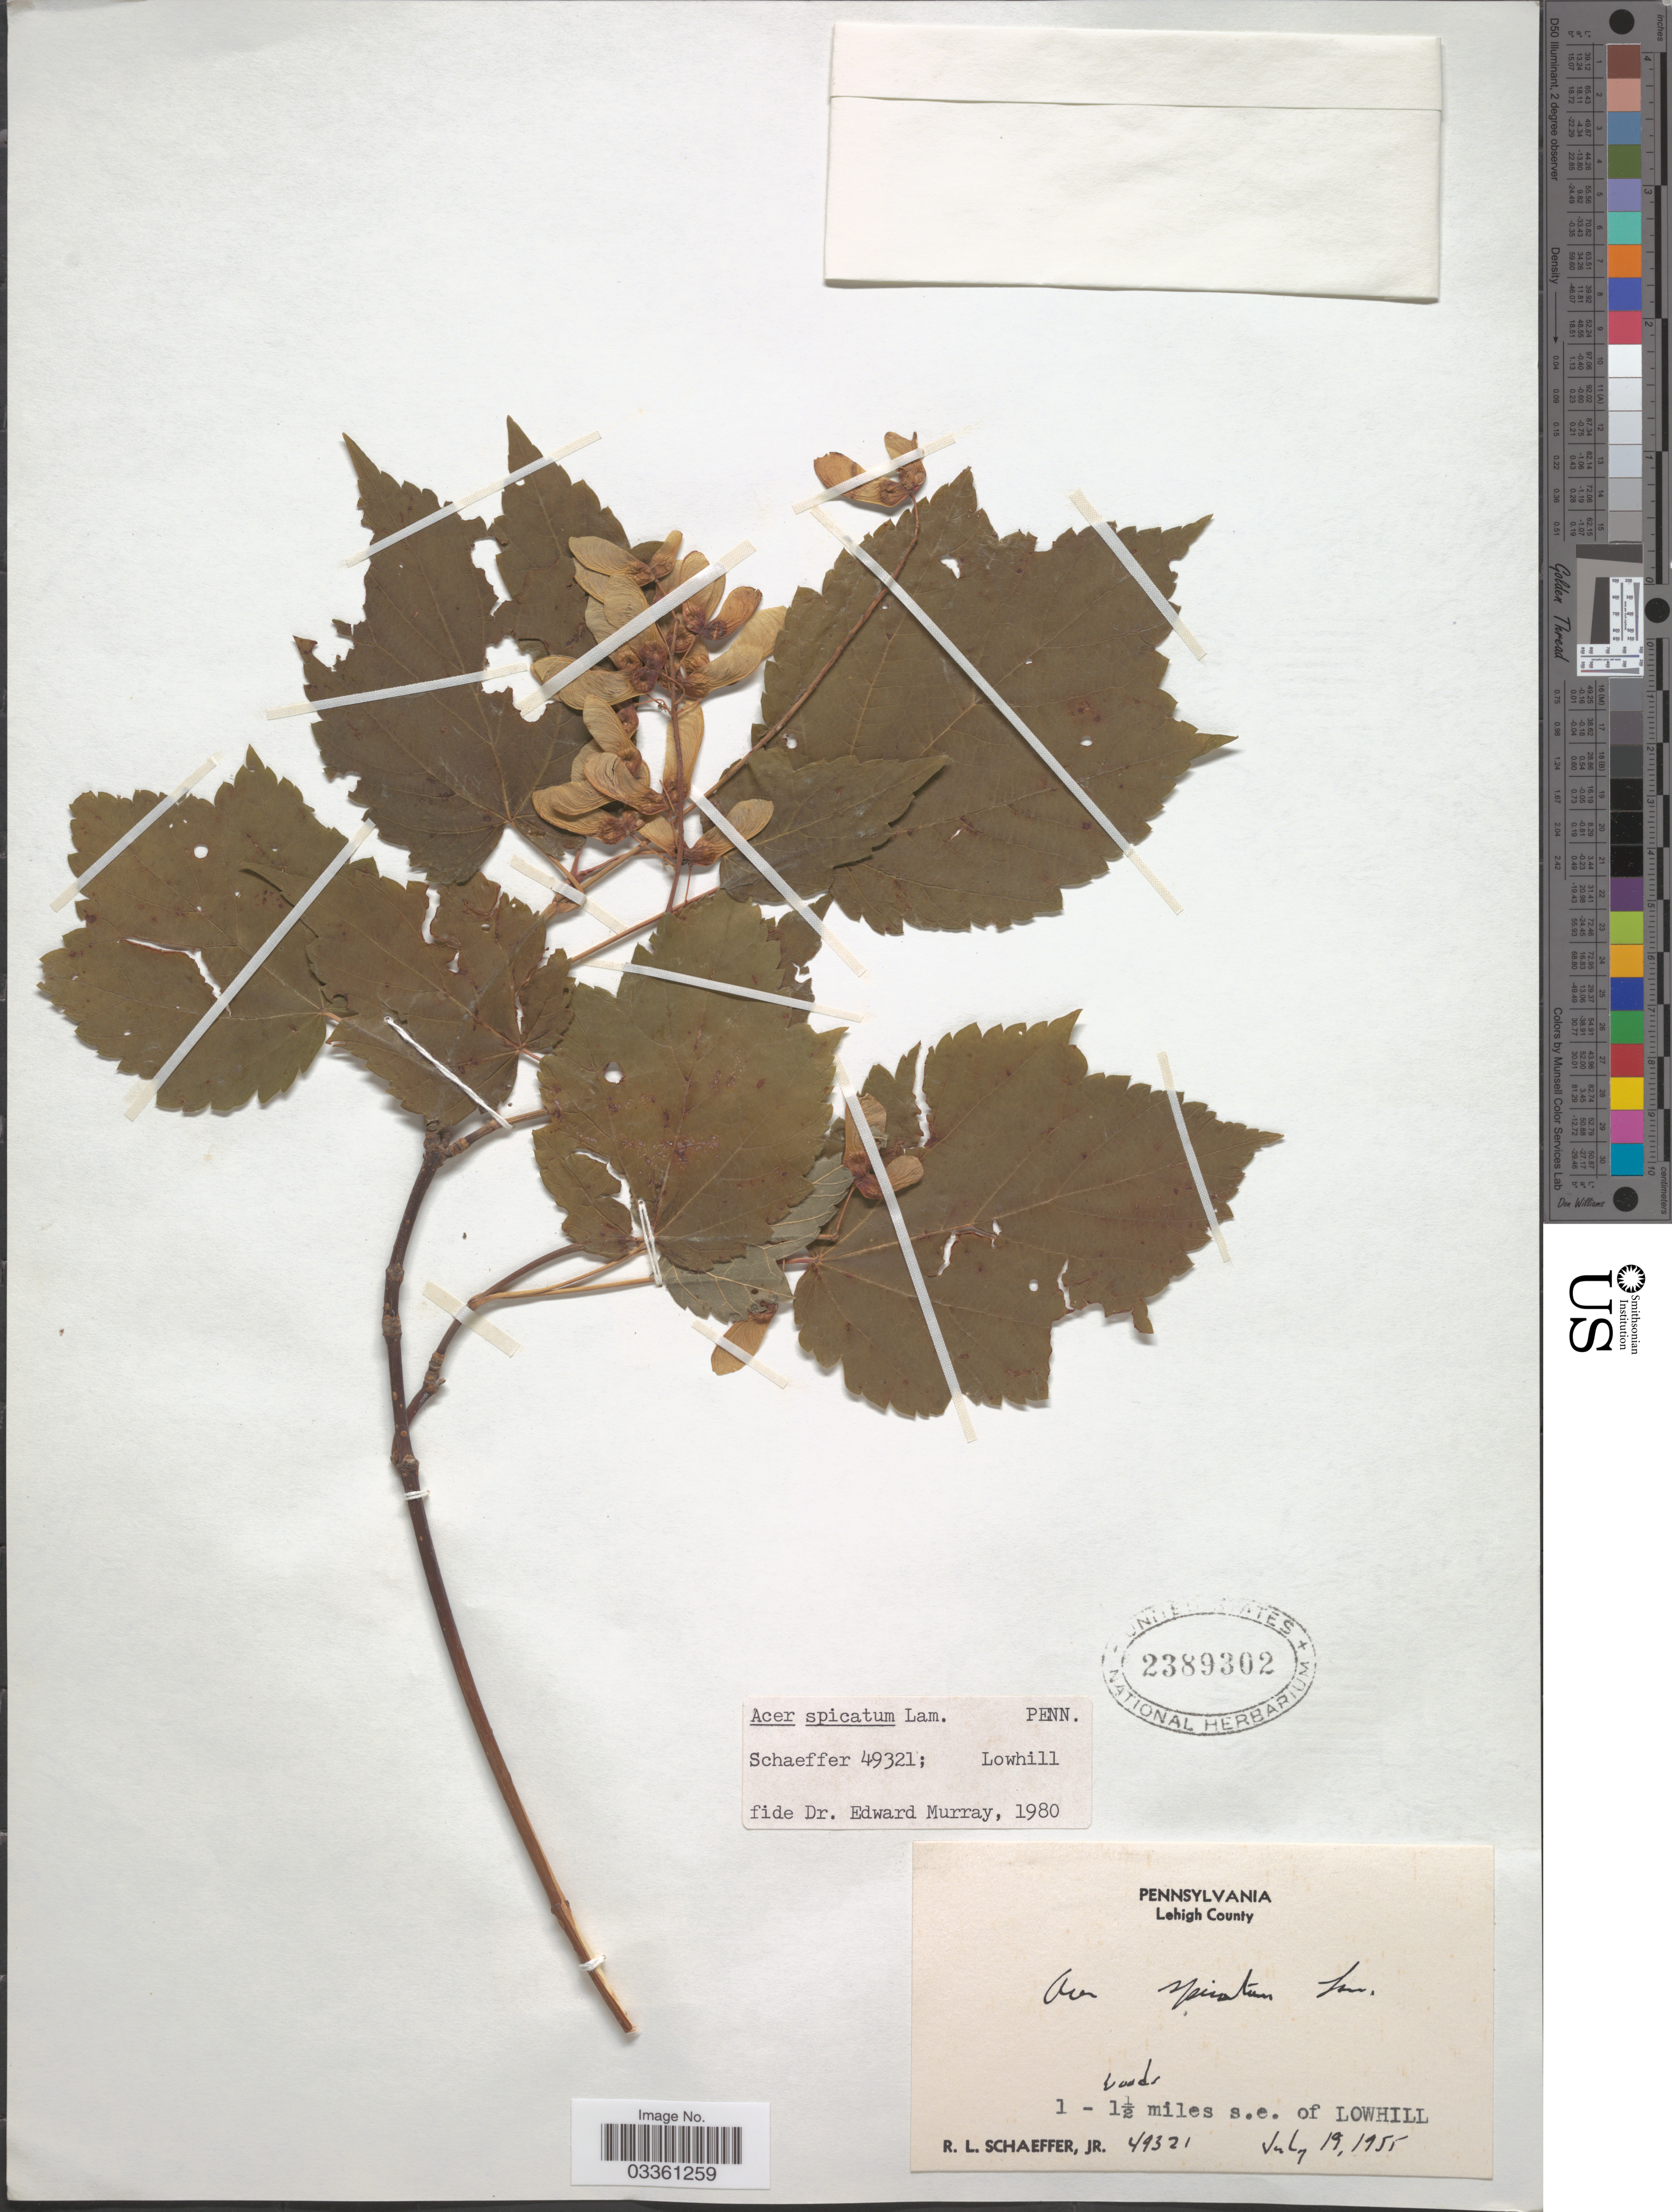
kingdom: Plantae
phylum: Tracheophyta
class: Magnoliopsida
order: Sapindales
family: Sapindaceae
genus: Acer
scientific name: Acer spicatum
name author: Lam.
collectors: R. L. Schaeffer Jr.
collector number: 49321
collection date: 1955-07-19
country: United States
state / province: Pennsylvania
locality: Lehigh County. 1-1½ miles s.e. of Lowhill.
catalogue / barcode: US 2389302